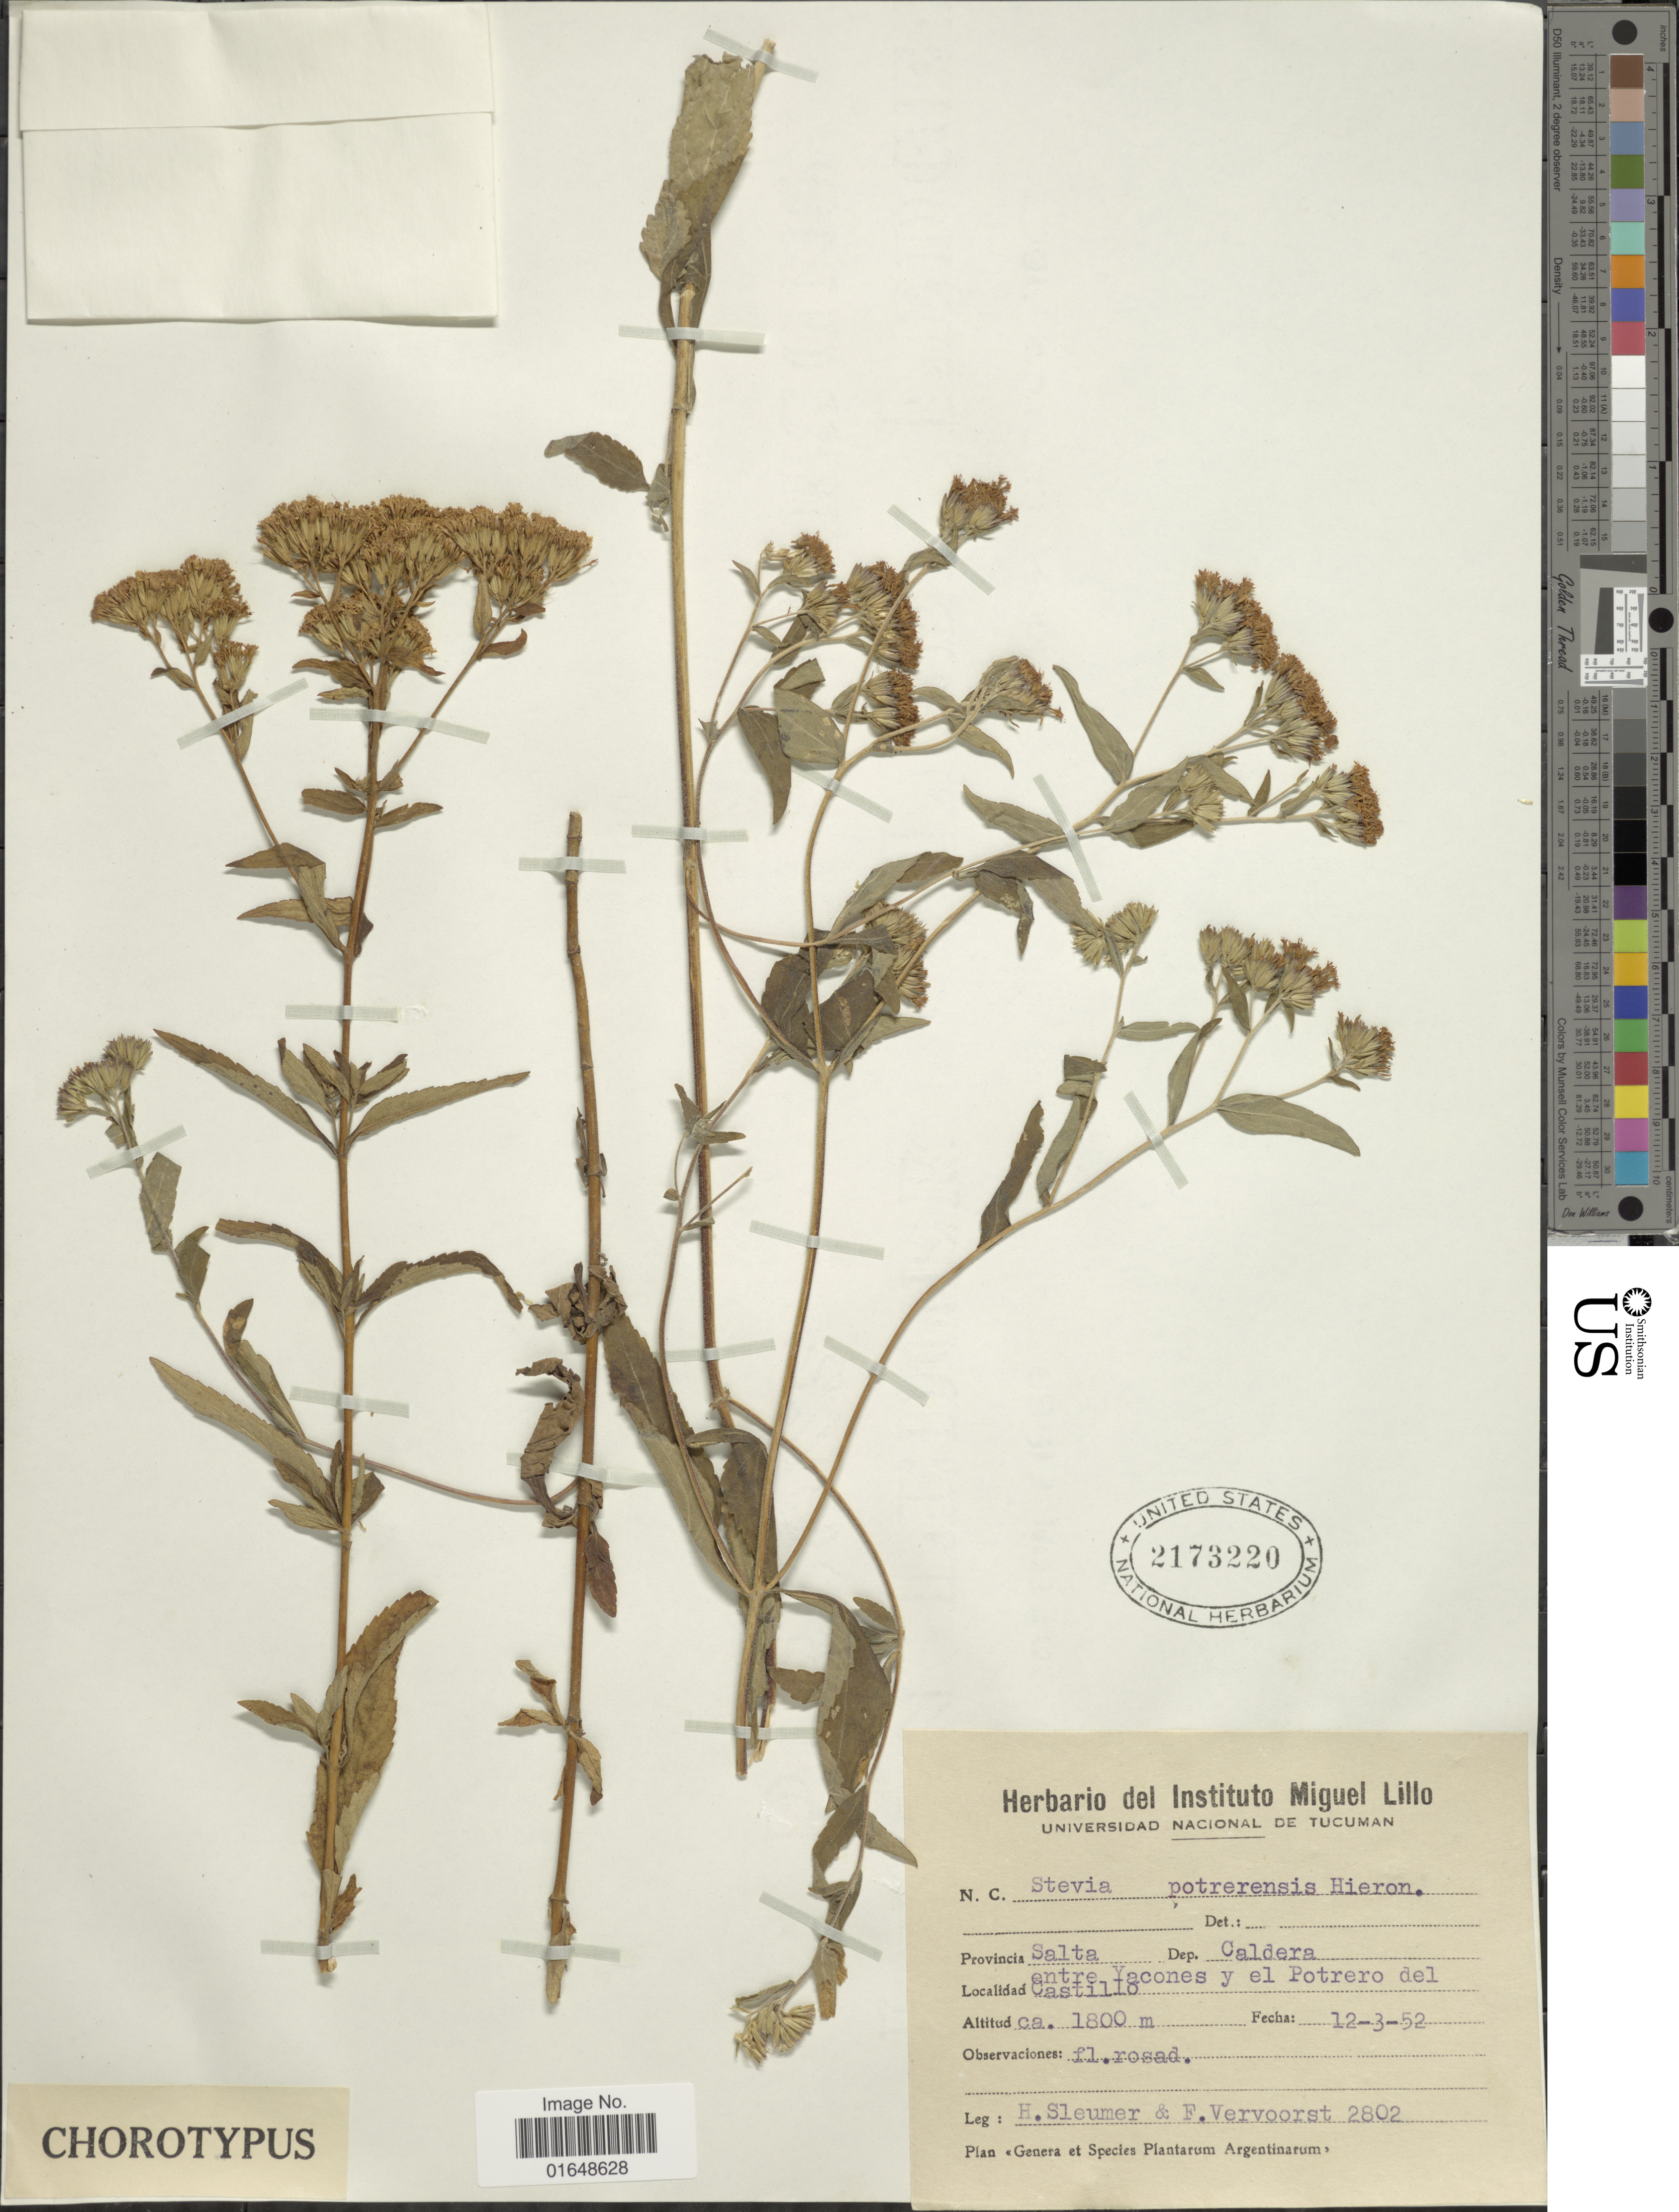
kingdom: Plantae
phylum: Tracheophyta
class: Magnoliopsida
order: Asterales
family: Asteraceae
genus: Stevia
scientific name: Stevia potrerensis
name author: Hieron.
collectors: H. O. Sleumer & F. Vervoorst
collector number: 2802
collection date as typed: Transcribed d/m/y: 12/3/52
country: Argentina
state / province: Salta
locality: Provincia Salta. Dep. Caldera. Entre Yacones y el Potrero del Castillo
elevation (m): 1800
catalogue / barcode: US 2173220